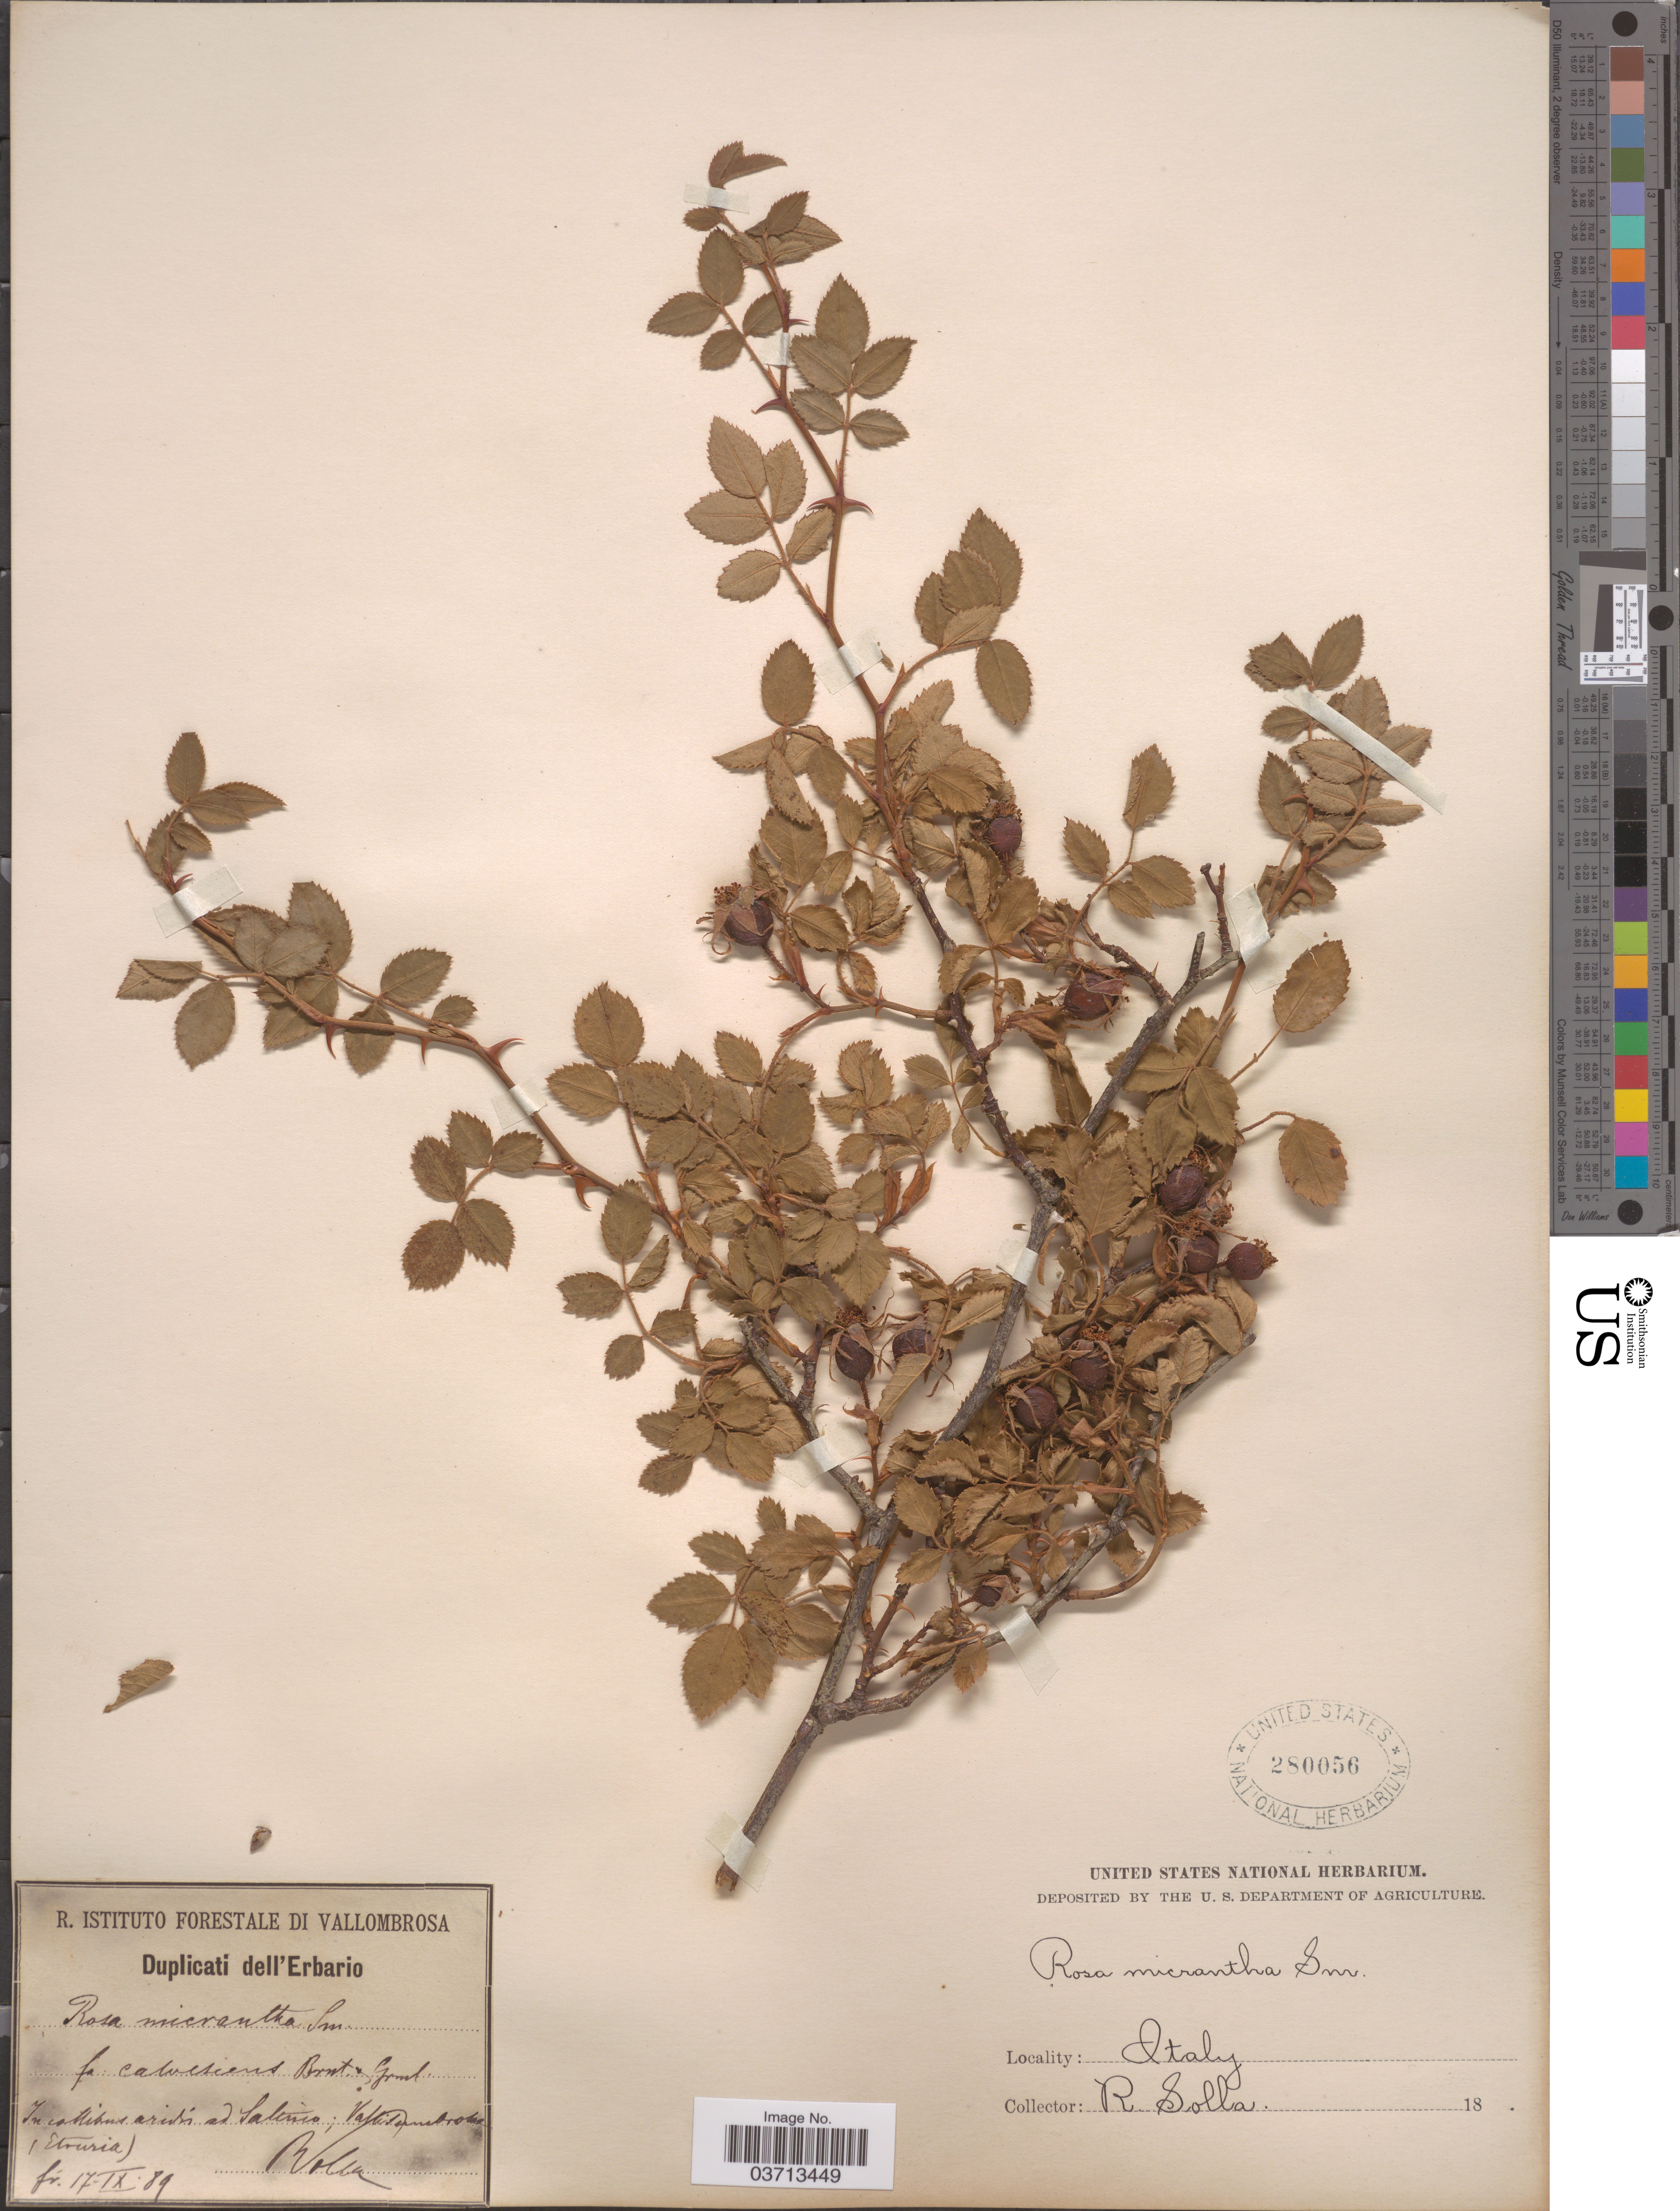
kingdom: Plantae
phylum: Tracheophyta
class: Magnoliopsida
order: Rosales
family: Rosaceae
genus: Rosa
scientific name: Rosa micrantha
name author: Borrer ex Small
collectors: R. Solla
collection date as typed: Transcribed d/m/y: 17/9/89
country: Italy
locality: In collibus aridis ad Satenio; Vallisumbrosae (Etruria).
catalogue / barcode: US 280056